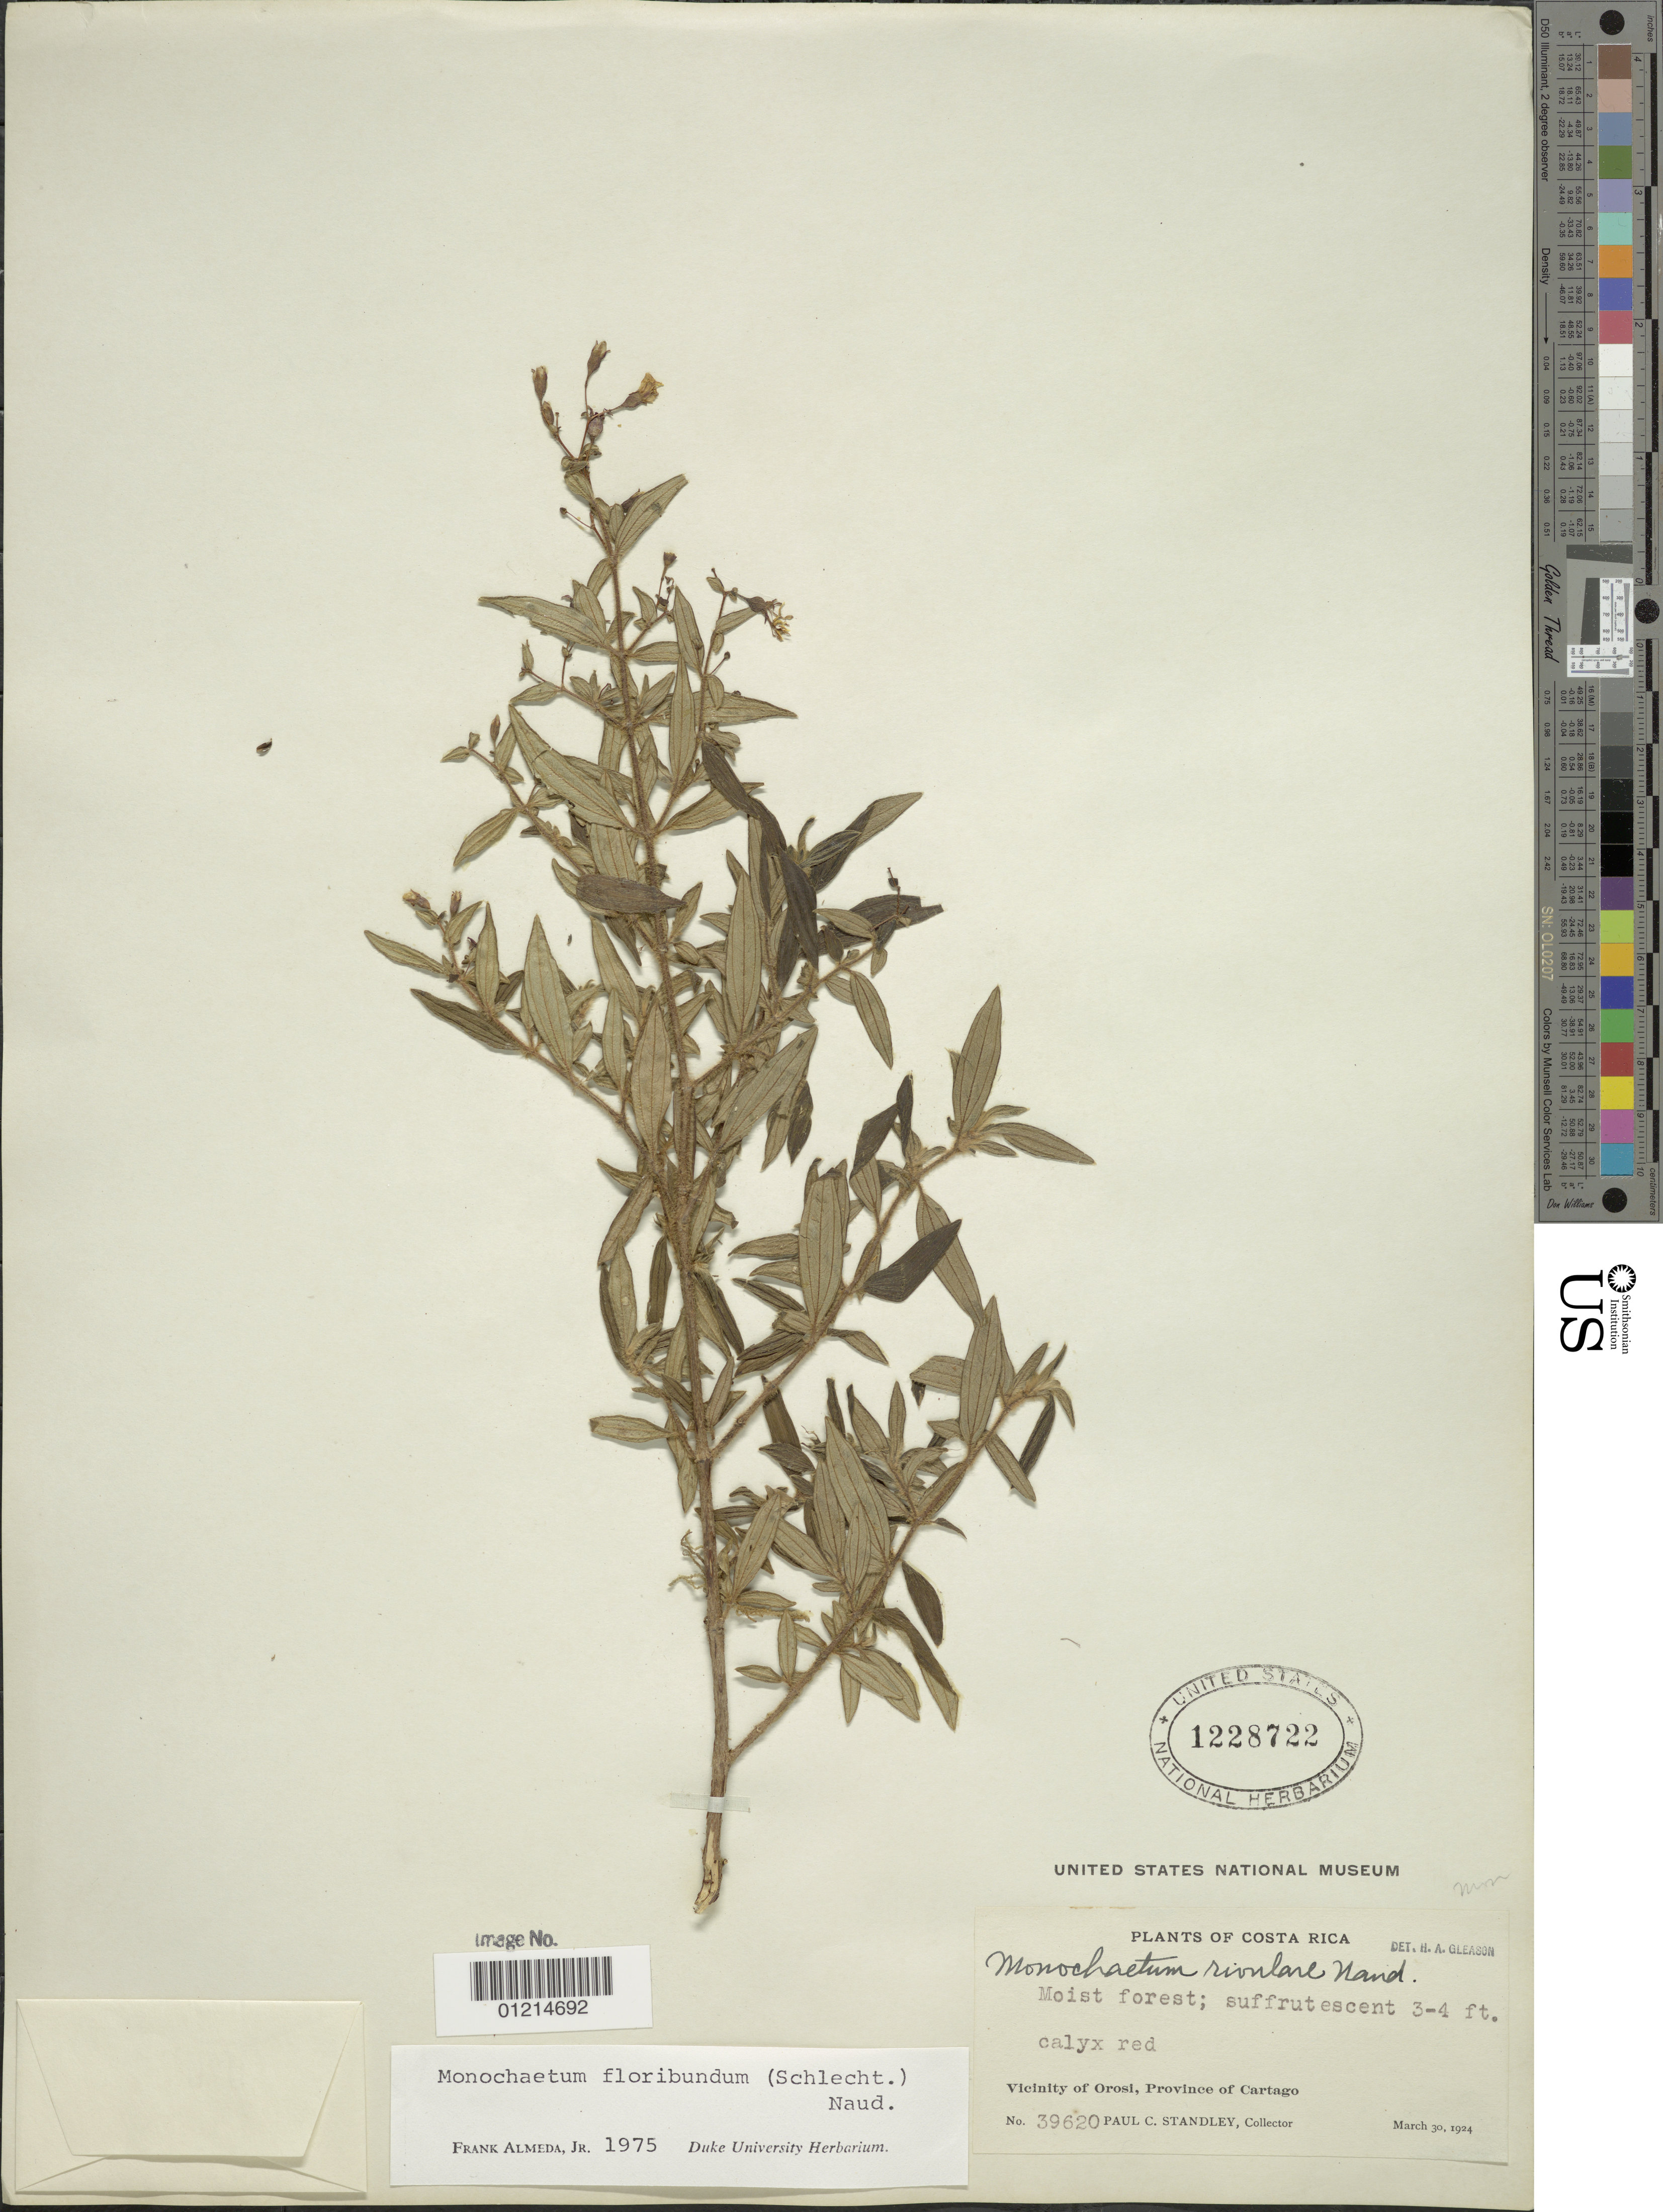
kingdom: Plantae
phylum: Tracheophyta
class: Magnoliopsida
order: Myrtales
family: Melastomataceae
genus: Monochaetum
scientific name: Monochaetum floribundum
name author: (Schltdl.) Naudin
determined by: Almeda, F.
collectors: P. C. Standley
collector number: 39620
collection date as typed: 30 Mar 1924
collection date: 1924-03-30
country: Costa Rica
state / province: Cartago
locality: Vicinity of Orosi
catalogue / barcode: US 1228722